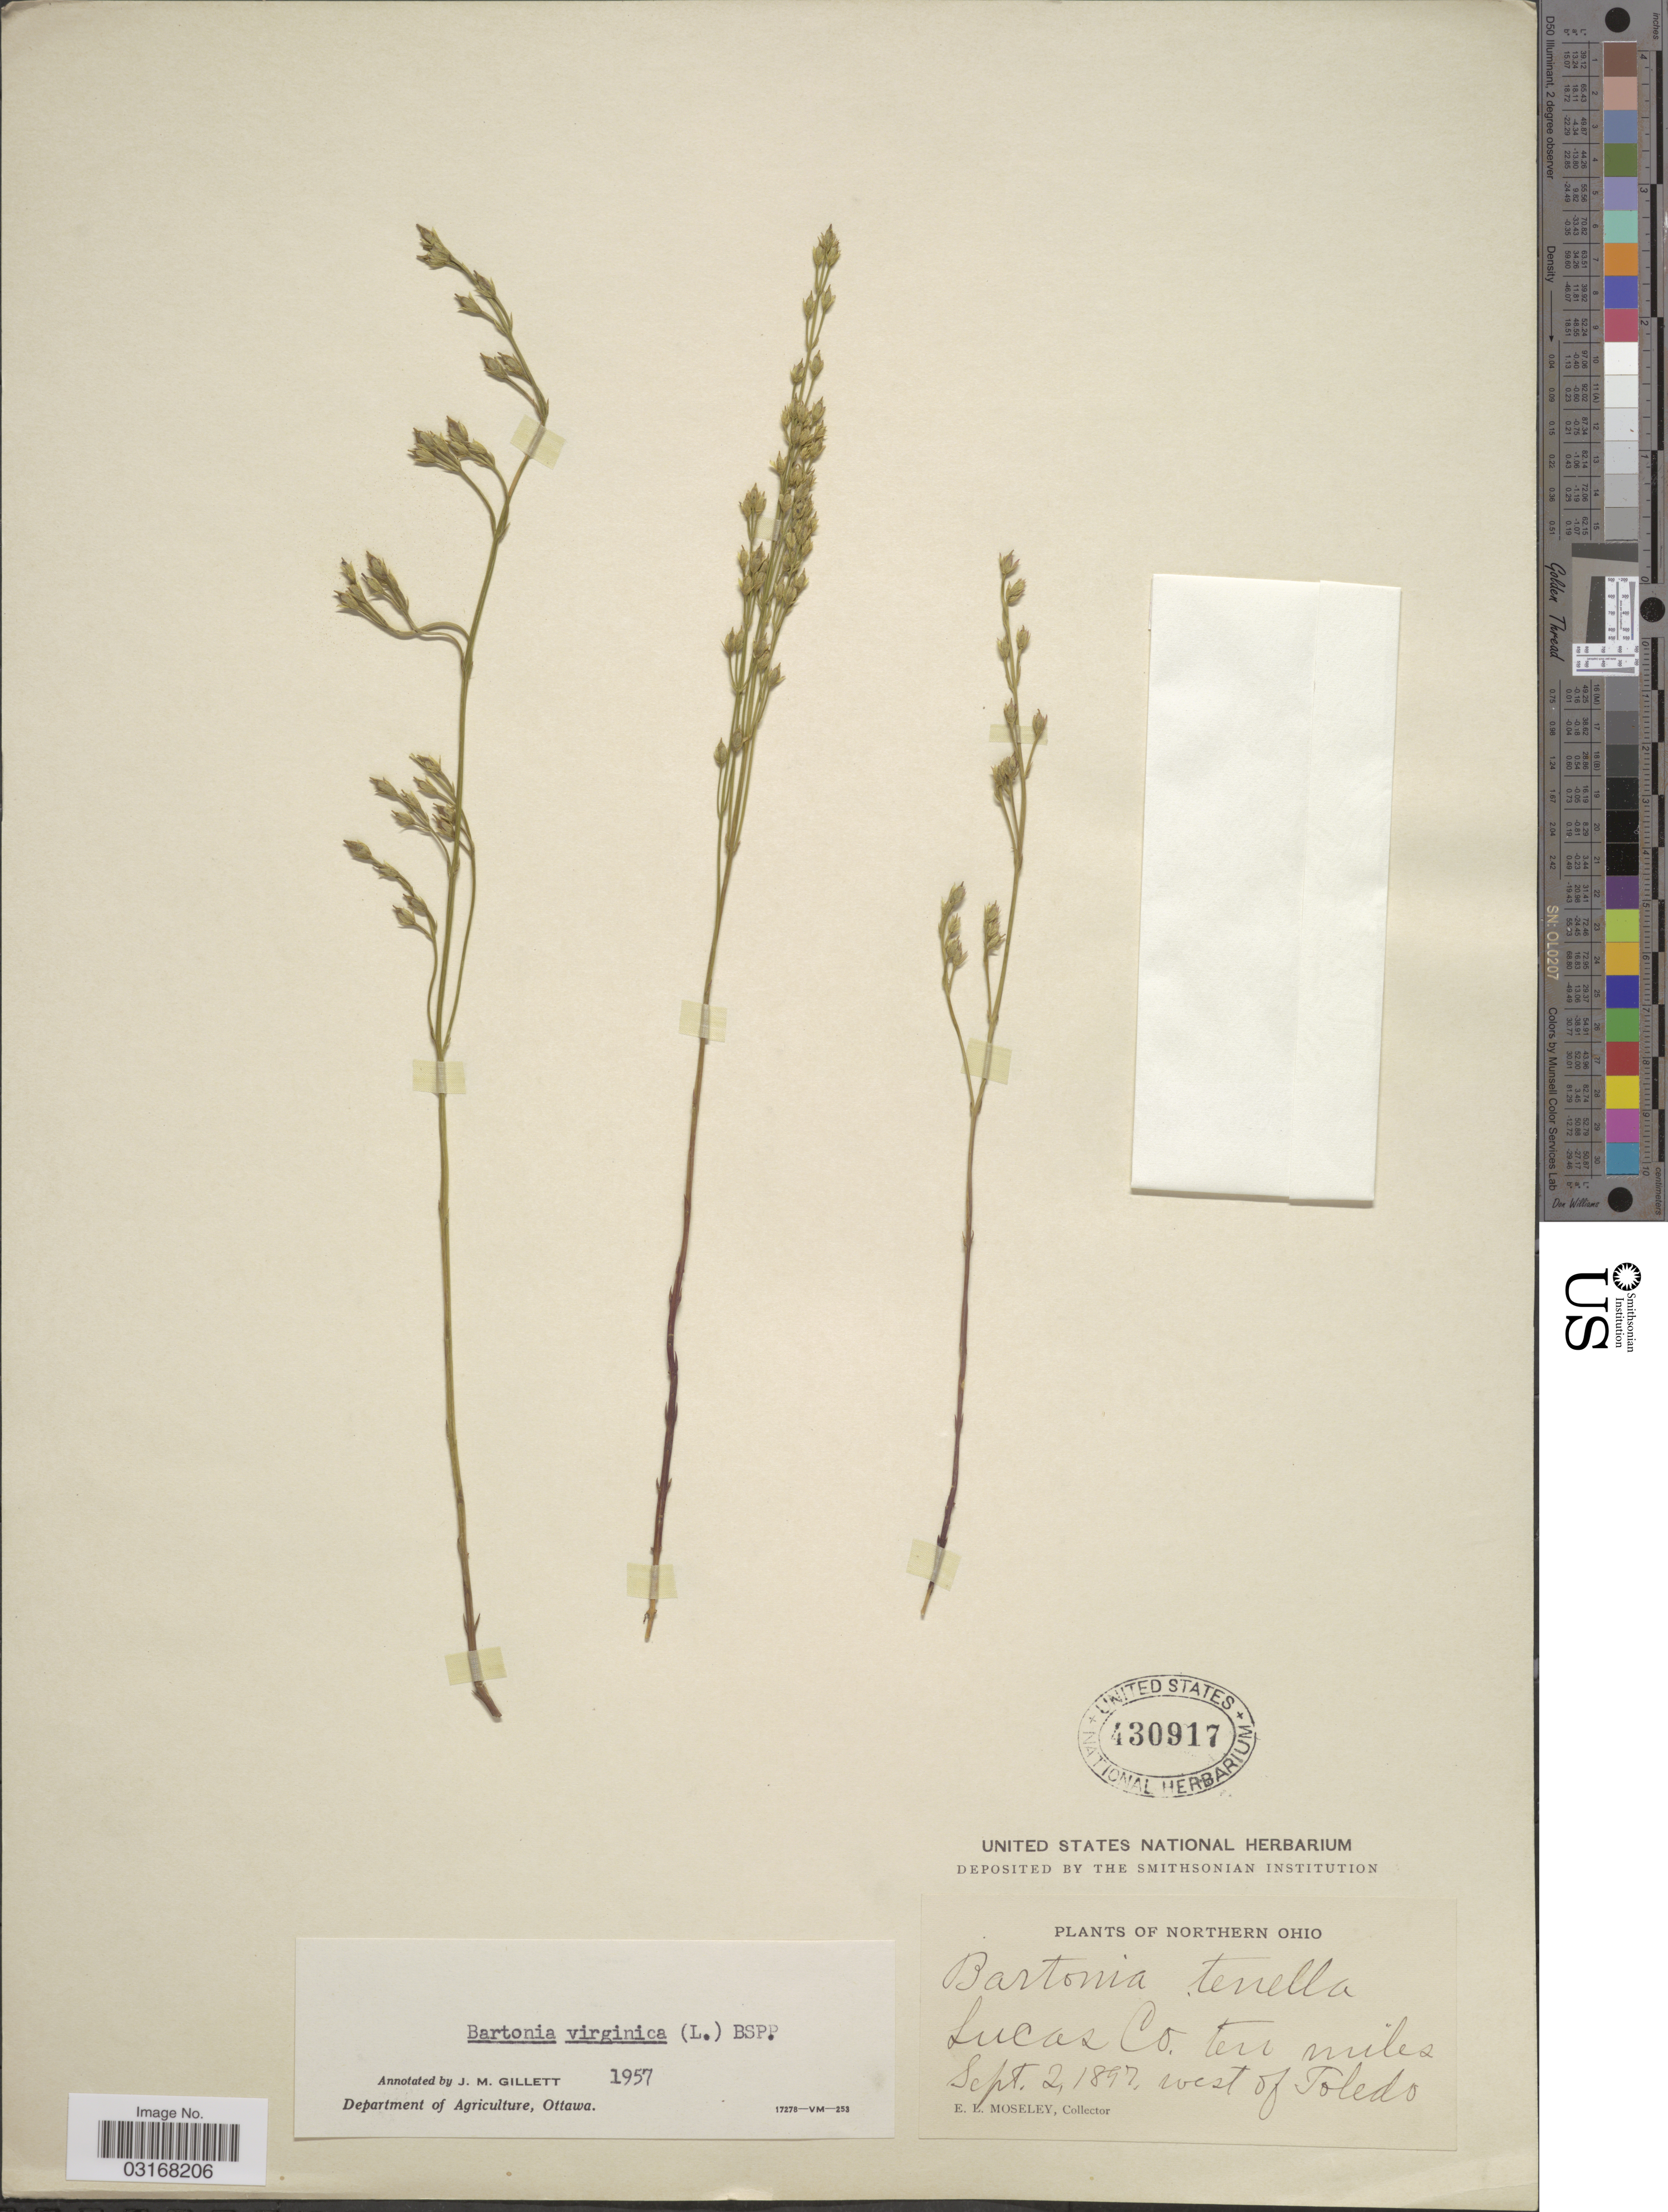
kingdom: Plantae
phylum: Tracheophyta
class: Magnoliopsida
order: Gentianales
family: Gentianaceae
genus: Bartonia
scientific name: Bartonia virginica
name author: (L.) Britton, Stearns & Poggenb.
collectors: E. Moseley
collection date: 1897-09-02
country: United States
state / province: Ohio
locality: Northern Ohio. Lucas Co, ten miles west of Toledo.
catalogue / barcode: US 430917